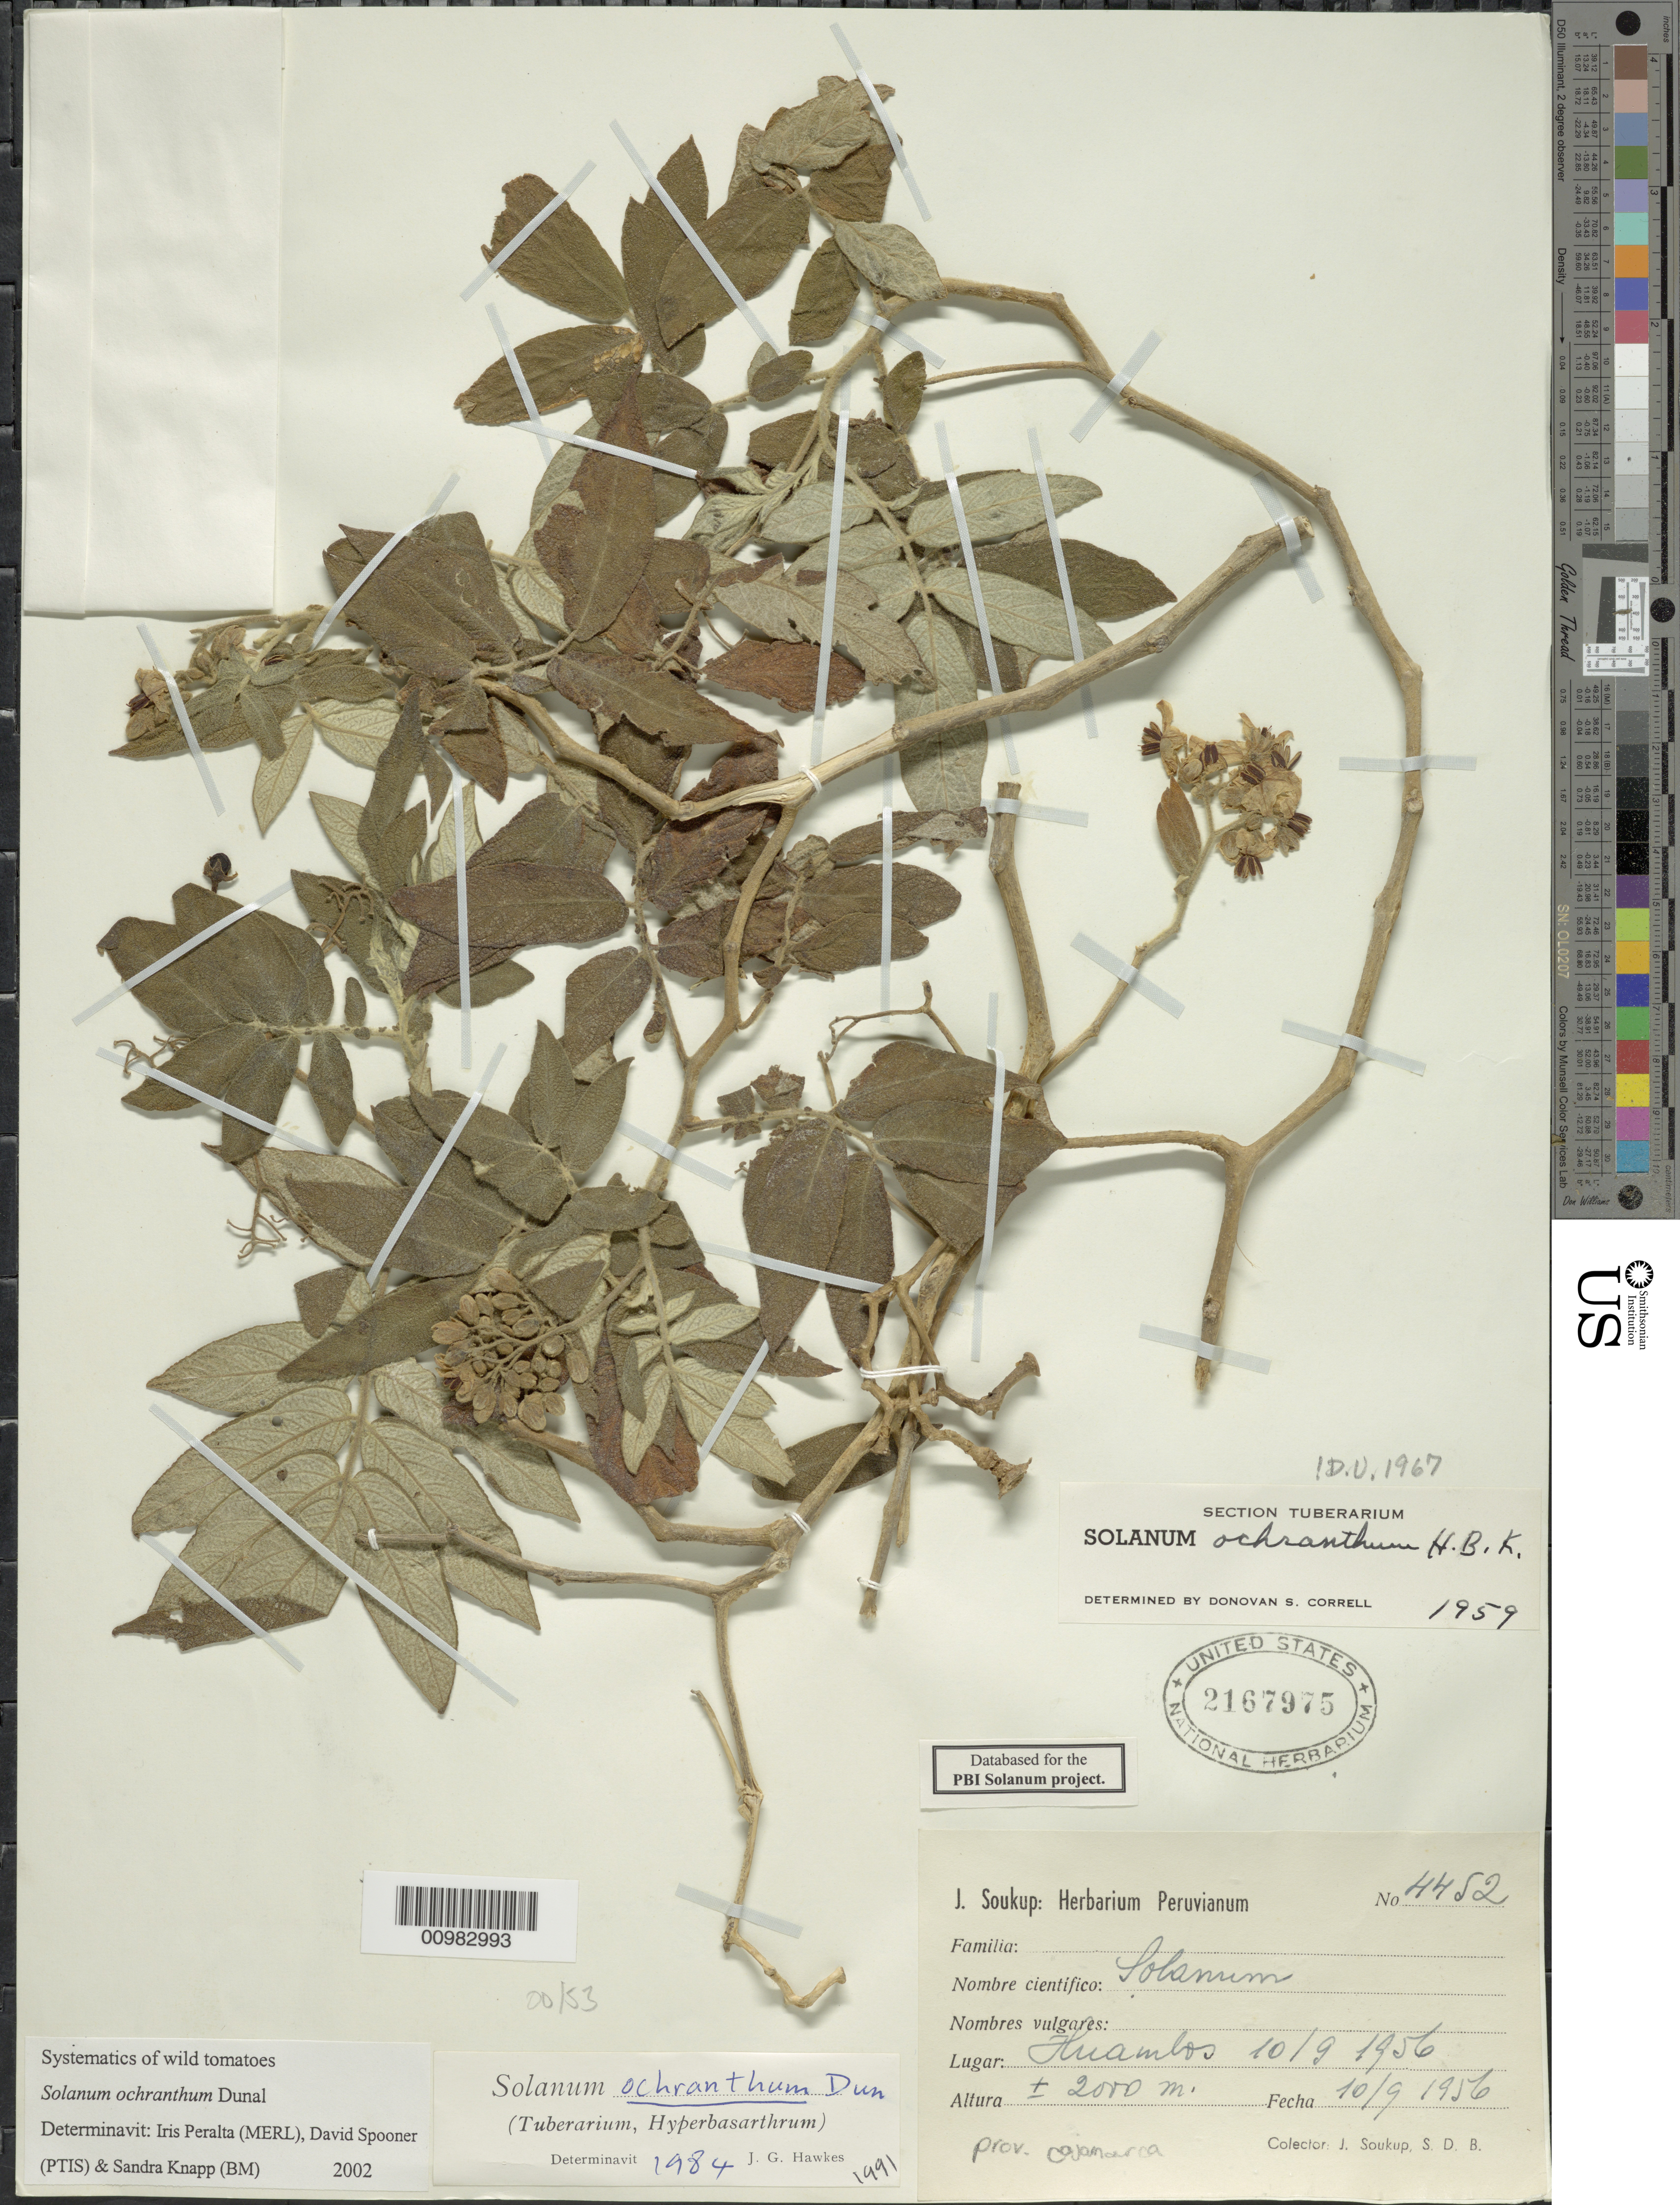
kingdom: Plantae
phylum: Tracheophyta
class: Magnoliopsida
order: Solanales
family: Solanaceae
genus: Solanum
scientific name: Solanum ochranthum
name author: Dunal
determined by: Peralta, Iris E.; Knapp, S. D.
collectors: J. J. Soukup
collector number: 4452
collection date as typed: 10 Sep 1956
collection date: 1956-09-10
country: Peru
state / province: Cajamarca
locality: Huambos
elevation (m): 2000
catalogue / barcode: US 2167975